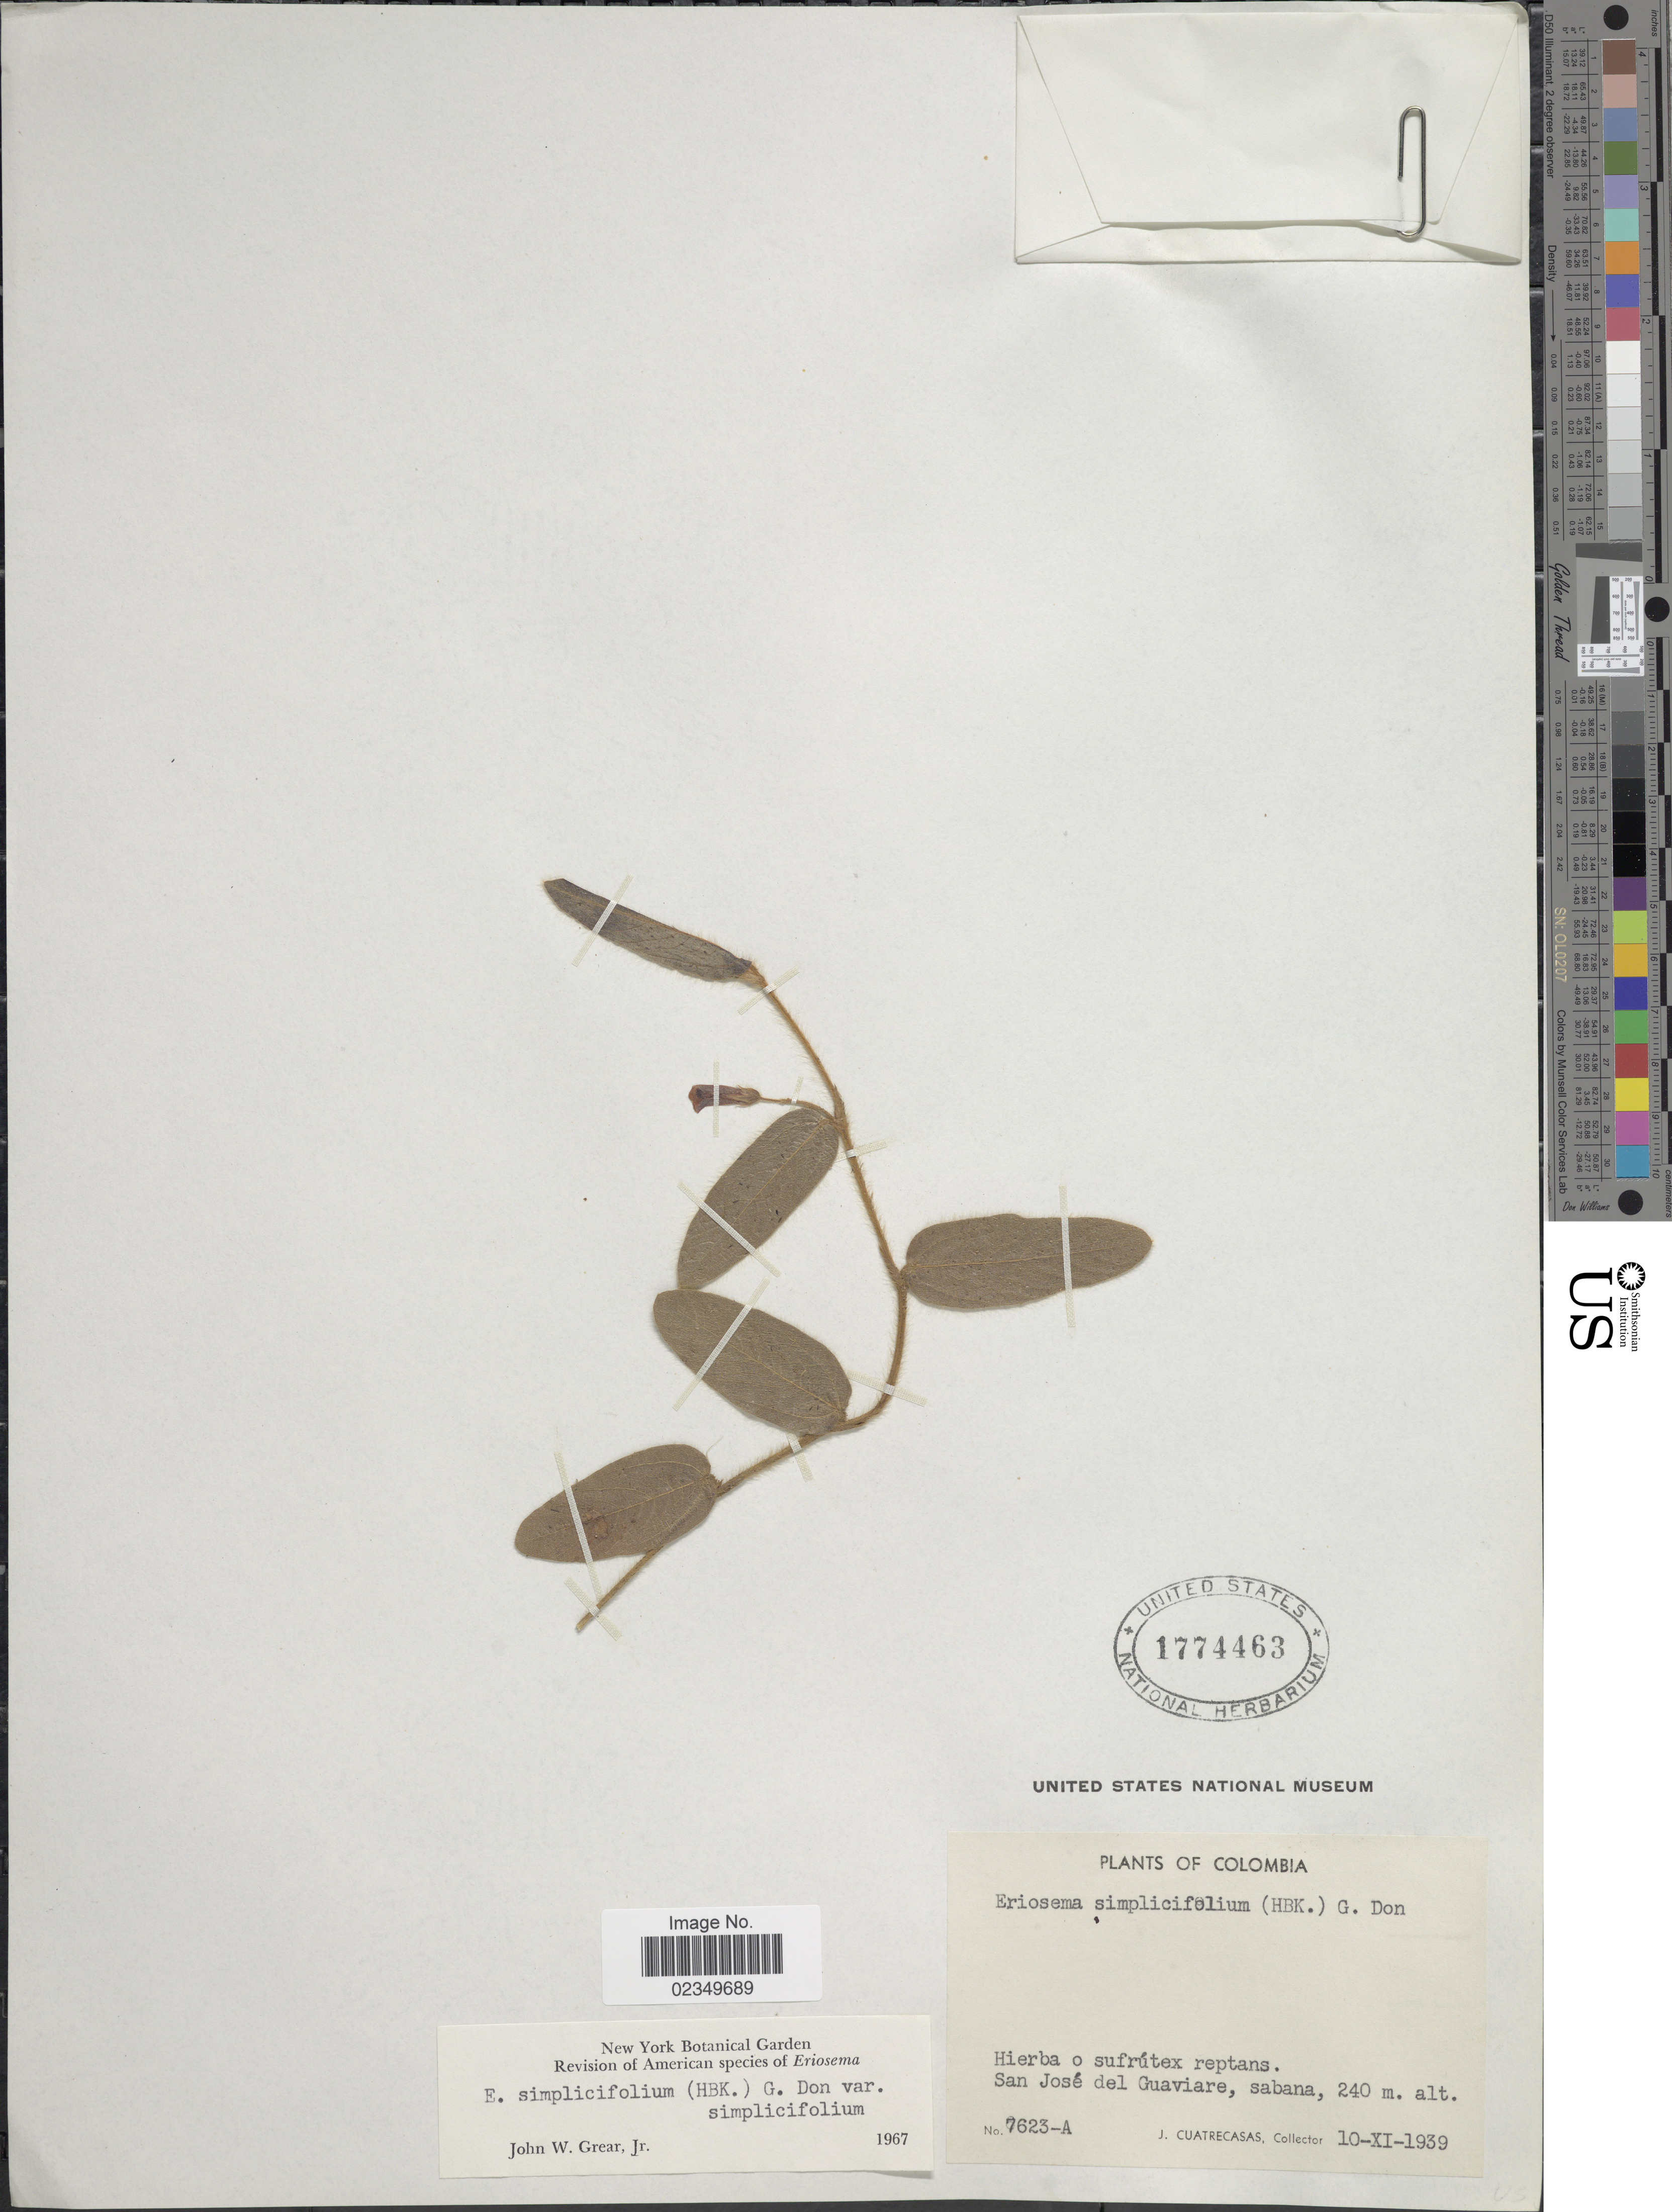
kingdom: Plantae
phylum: Tracheophyta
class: Magnoliopsida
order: Fabales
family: Fabaceae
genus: Eriosema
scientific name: Eriosema simplicifolium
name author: (Kunth) G. Don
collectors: J. Cuatrecasas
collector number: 7623-A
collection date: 1939-11-10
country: Colombia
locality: San Jose del Guaviare, sabana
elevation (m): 240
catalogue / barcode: US 1774463